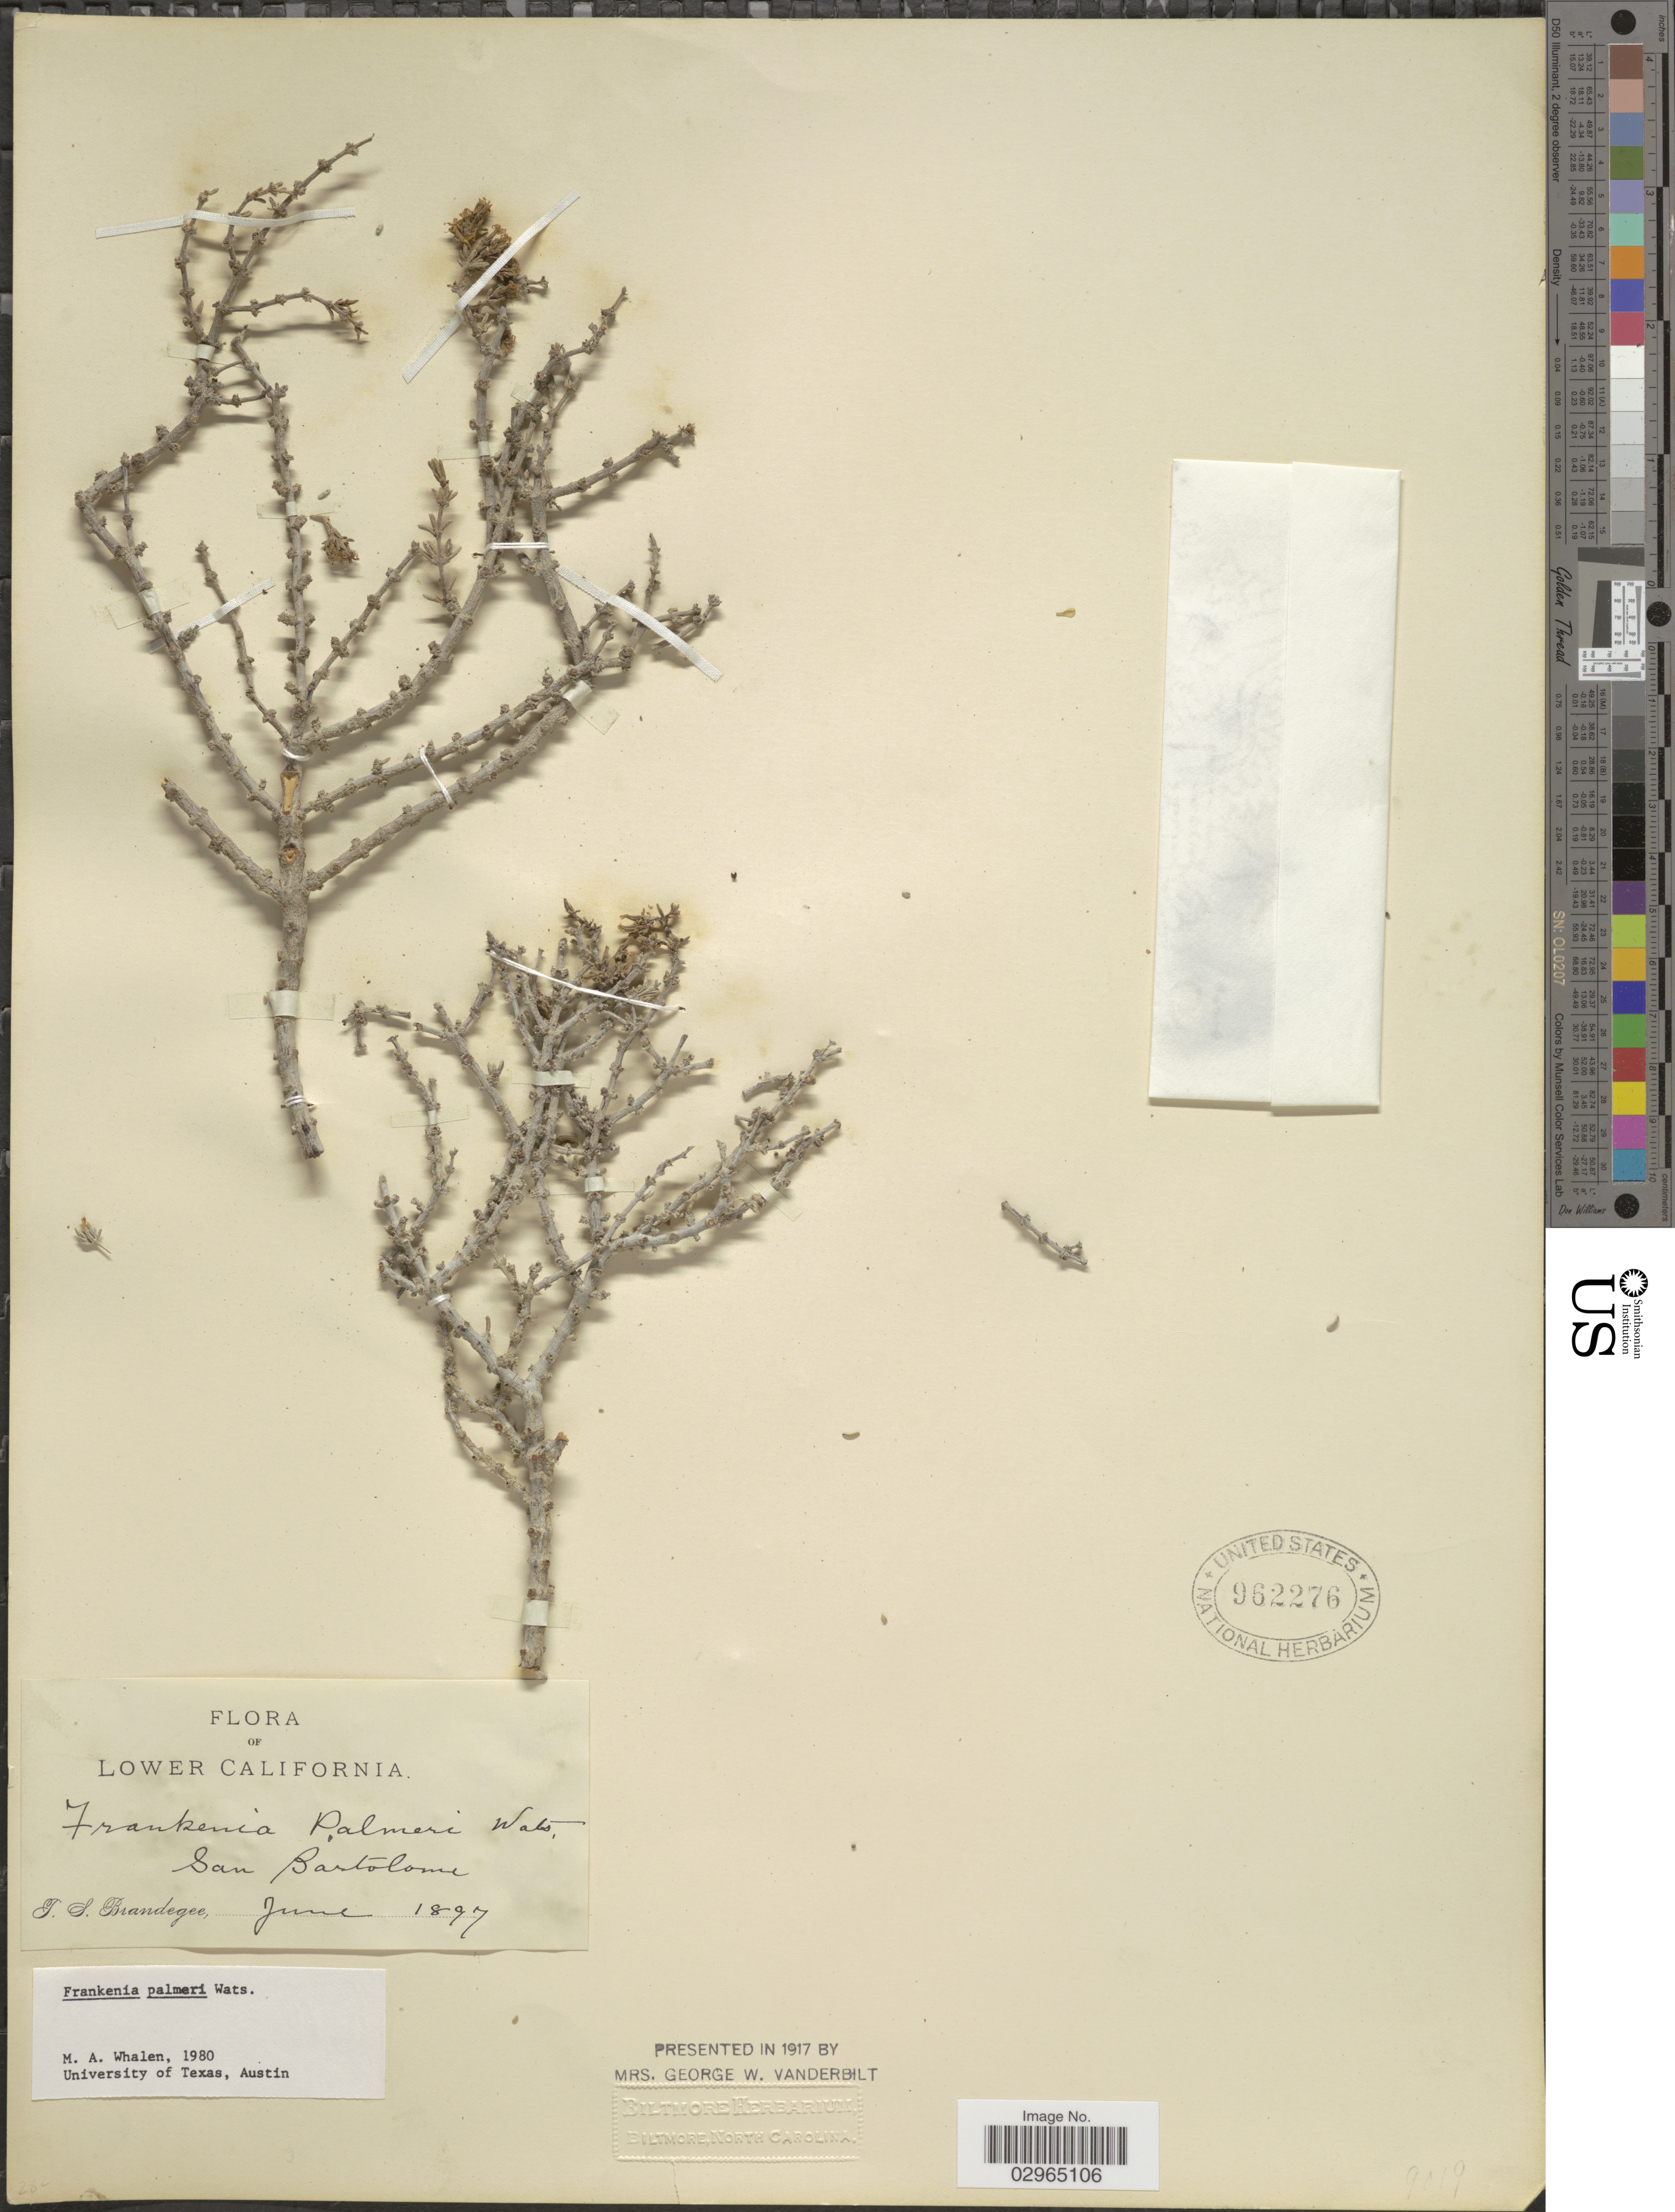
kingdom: Plantae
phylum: Tracheophyta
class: Magnoliopsida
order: Caryophyllales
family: Frankeniaceae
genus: Frankenia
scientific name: Frankenia palmeri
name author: S. Watson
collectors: T. S. Brandegee (herbarium)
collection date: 1897-06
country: Mexico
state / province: Baja California Sur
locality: Lower California. San Bartolome.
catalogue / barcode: US 962276